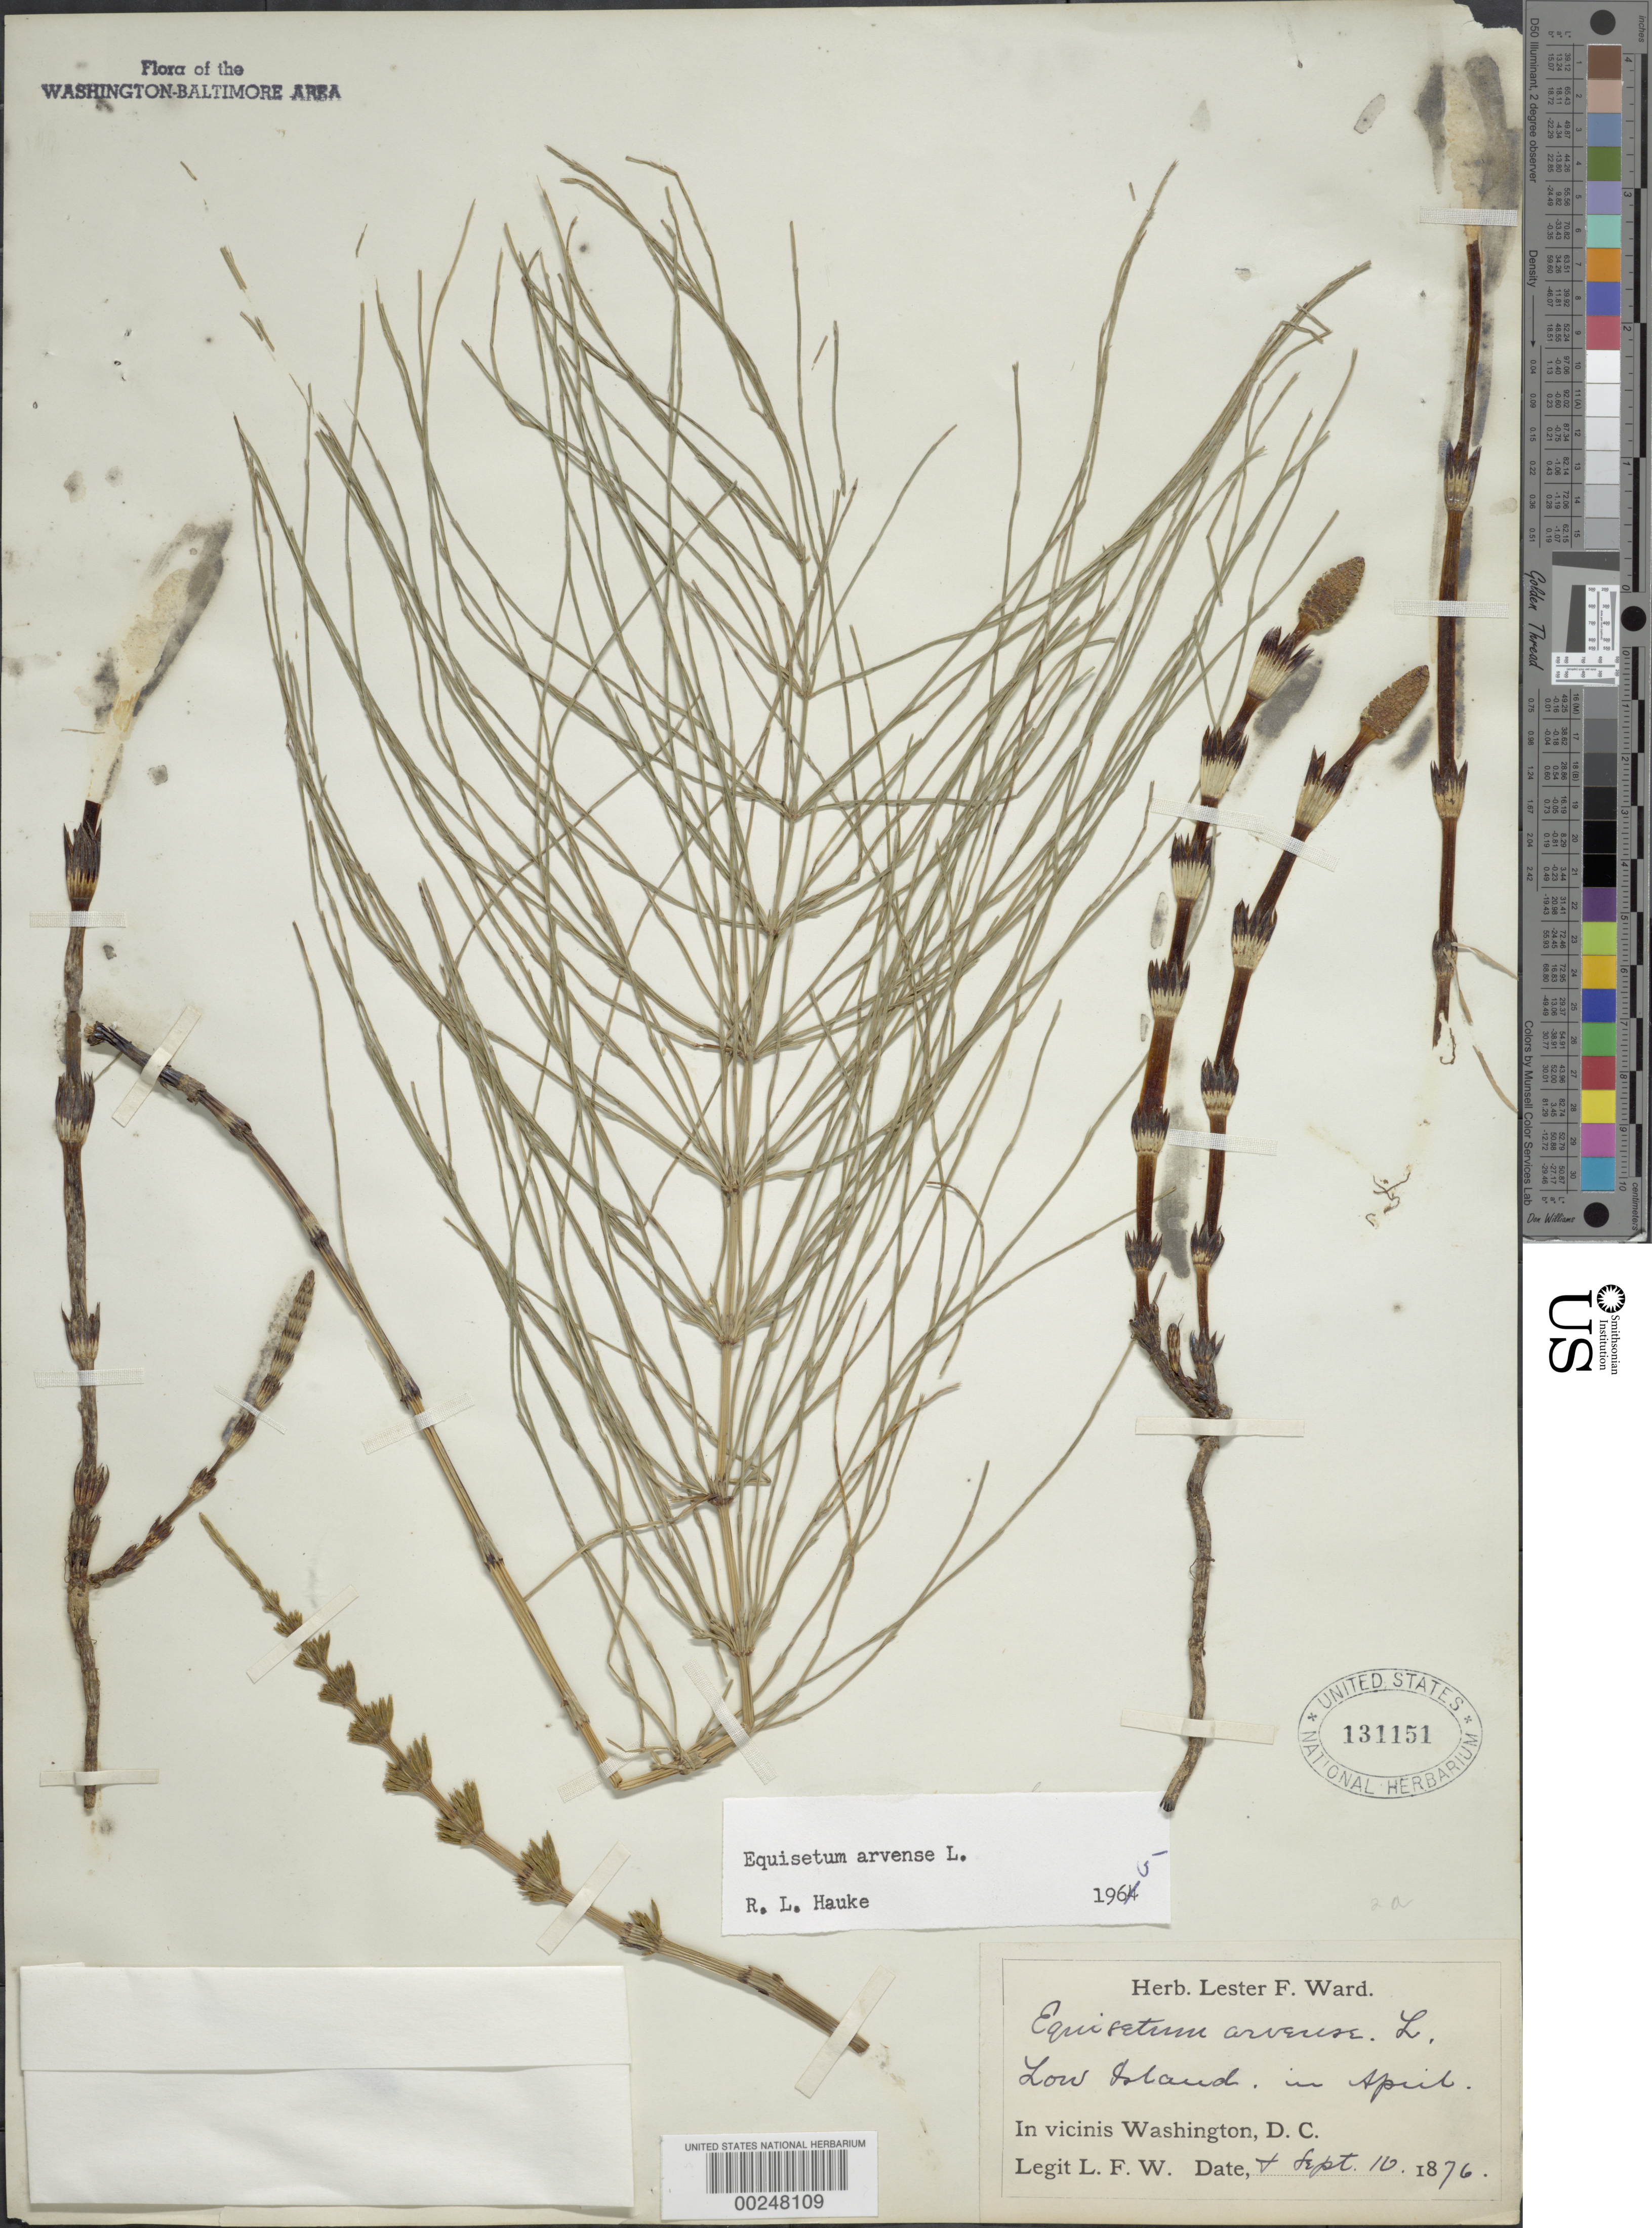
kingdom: Plantae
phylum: Tracheophyta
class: Polypodiopsida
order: Equisetales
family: Equisetaceae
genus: Equisetum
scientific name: Equisetum arvense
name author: L.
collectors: L. F. Ward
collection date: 1876-09-10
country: United States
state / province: District of Columbia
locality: Washington, D.C. Low Island in April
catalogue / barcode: US 131151